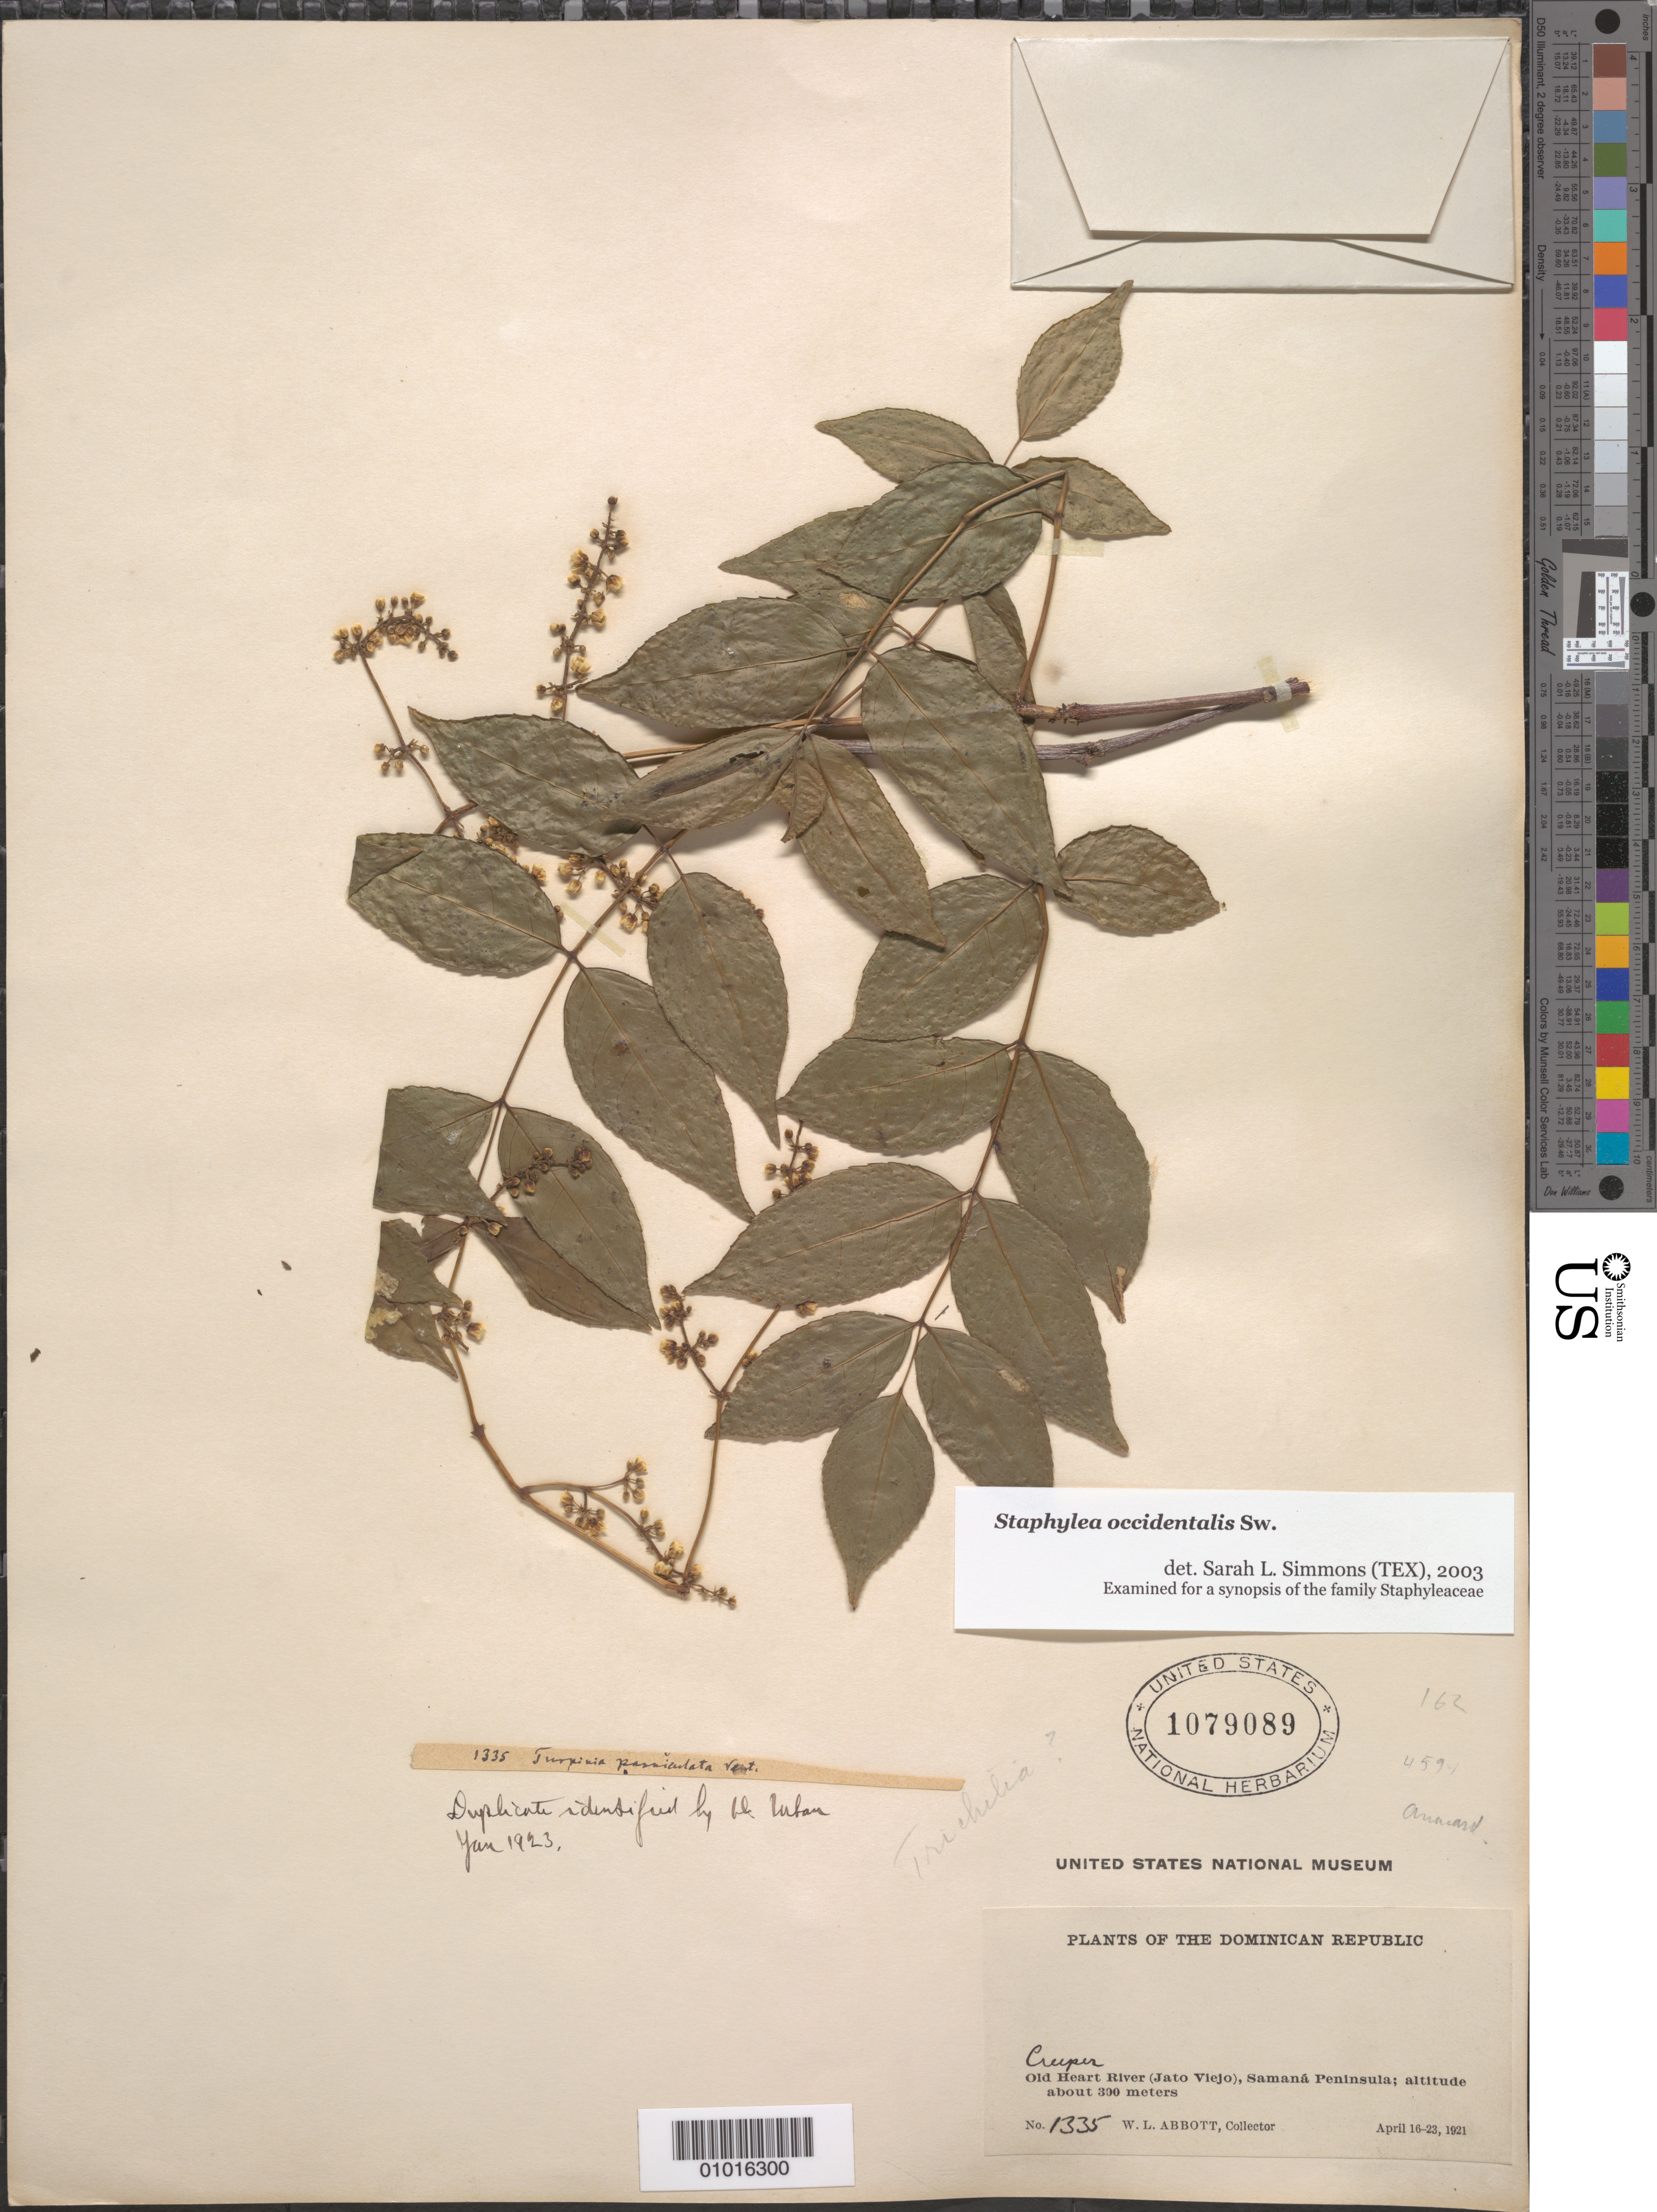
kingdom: Plantae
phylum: Tracheophyta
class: Magnoliopsida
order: Crossosomatales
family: Staphyleaceae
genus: Staphylea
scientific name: Staphylea occidentalis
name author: Sw.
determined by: Simmons, S. L.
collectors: W. L. Abbott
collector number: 1335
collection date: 1921-04-16/1921-04-23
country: Dominican Republic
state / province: Samaná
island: Hispaniola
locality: Samaná Peninsula; Old Hear River (Jato Viejo).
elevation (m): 300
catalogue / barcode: US 1079089